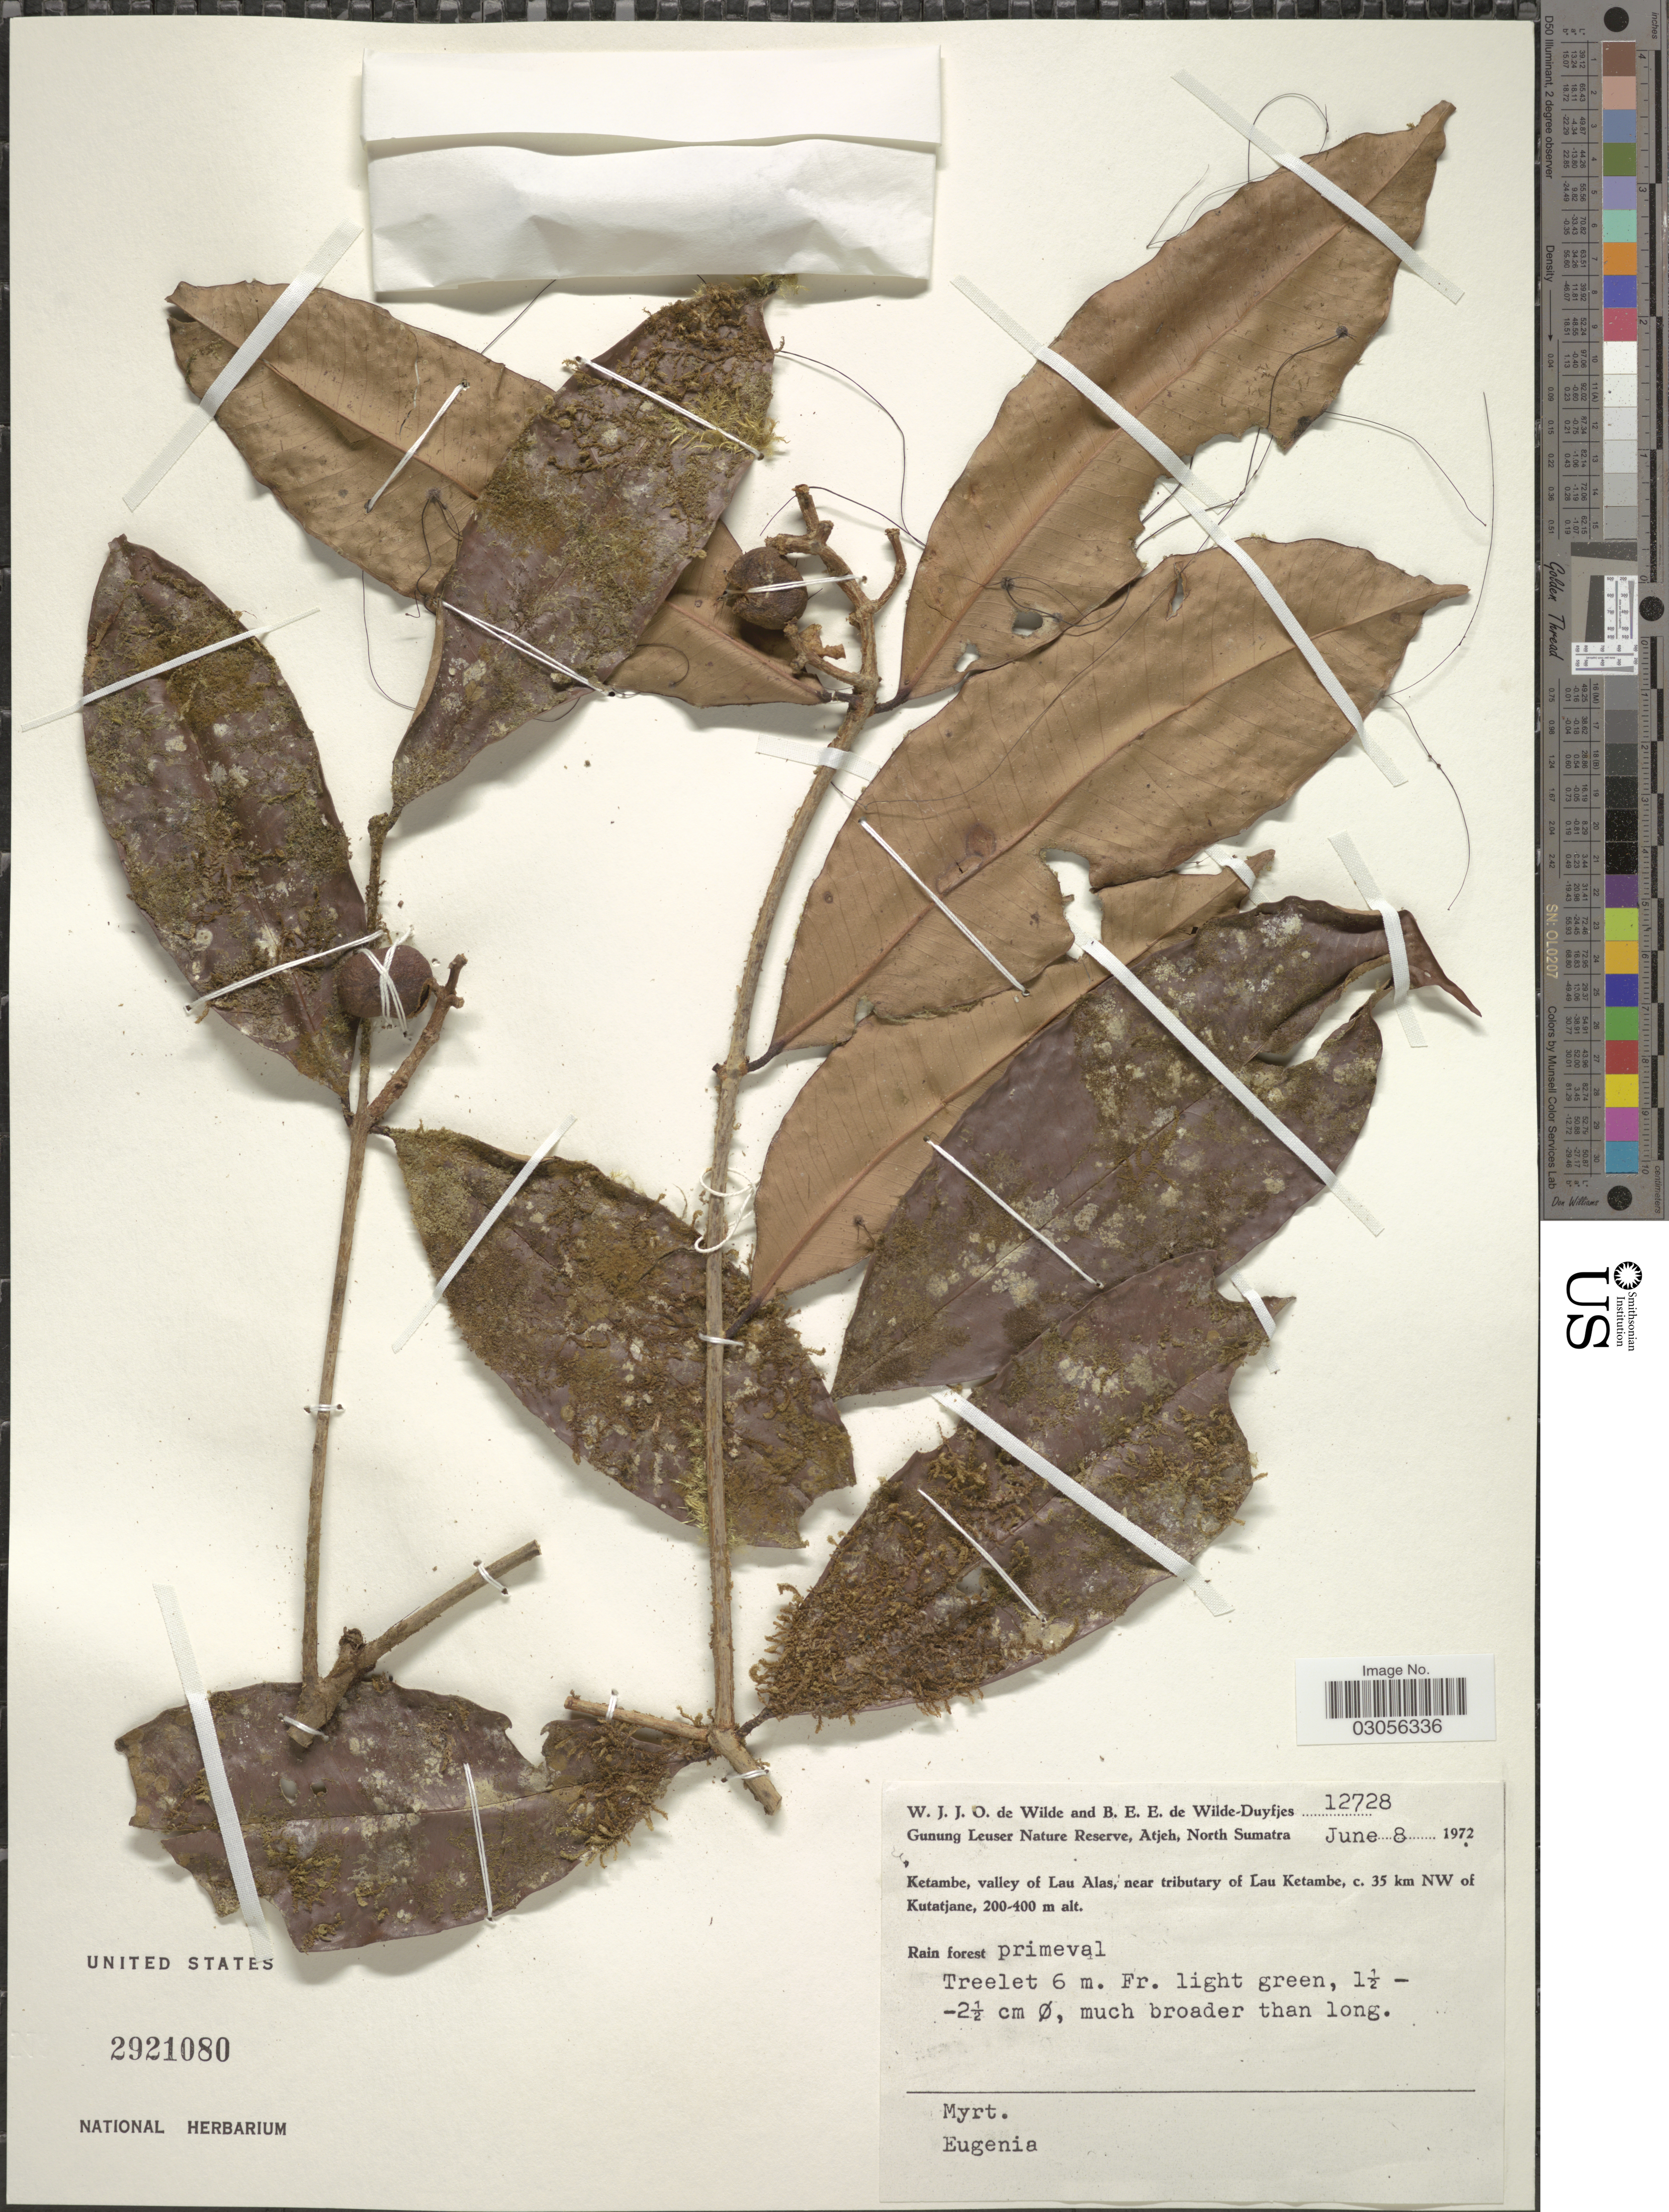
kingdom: Plantae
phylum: Tracheophyta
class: Magnoliopsida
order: Myrtales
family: Myrtaceae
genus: Syzygium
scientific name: Syzygium sp.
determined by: Strong, M. T., (US), Smithsonian Institution - National Museum of Natural History (UNITED STATES)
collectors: W. J. de Wilde & B. E. de Wilde-Duyfjes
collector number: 12728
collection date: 1972-06-08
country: Indonesia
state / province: Sumatra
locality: Gunung Leuser Nature Reserve, Atjeh, North Sumatra. Ketambe, valley of Lau Alas near tributary of Lau Ketambe, c. 35 km NW of Kutatjane.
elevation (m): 200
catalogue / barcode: US 2921080